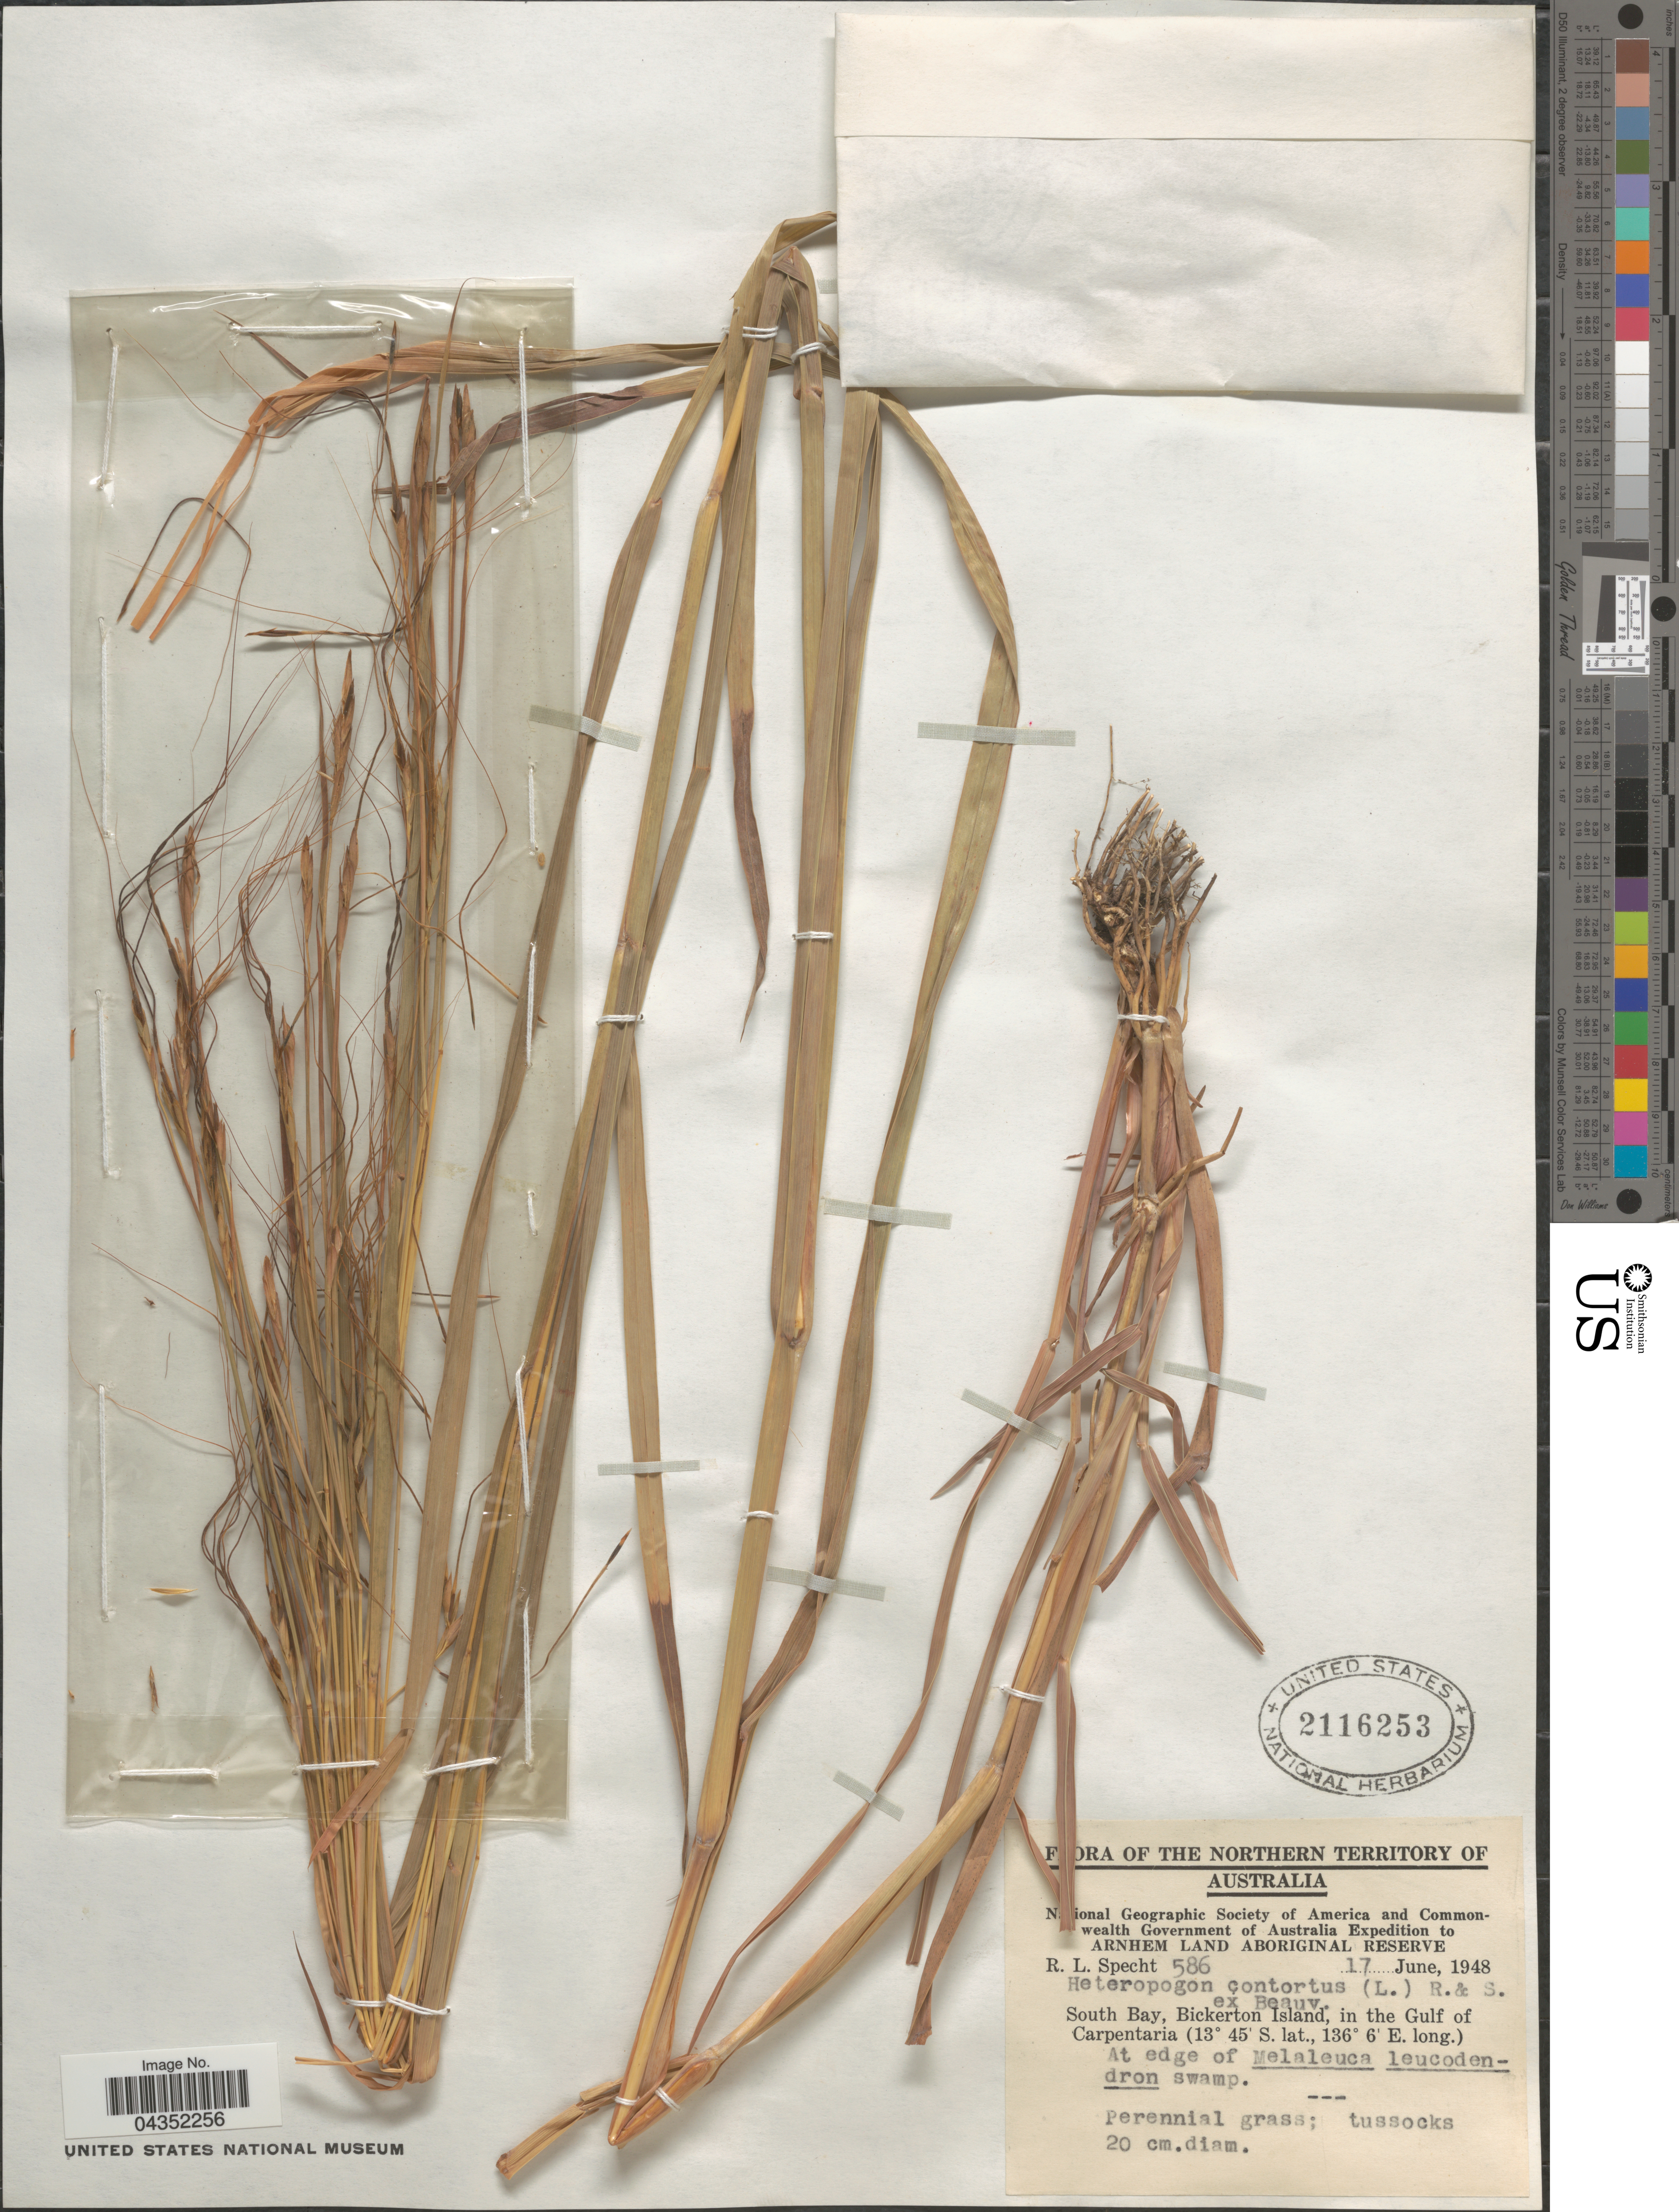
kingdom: Plantae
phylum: Tracheophyta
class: Liliopsida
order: Poales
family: Poaceae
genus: Heteropogon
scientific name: Heteropogon contortus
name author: (L.) P. Beauv. ex Roem. & Schult.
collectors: R. L. Specht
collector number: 586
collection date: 1948-06-17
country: Australia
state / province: Northern Territory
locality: The Northern Territory of Australia. N [illegible text]ional Geographic Society of America and Commonwealth Government of Australia Expedition to Arnhem Land Aboriginal Reserve. South Bay, Bickerton Island, in the Gulf of Carpentaria. At edge of Melaleuca leucodendron swamp.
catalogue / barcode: US 2116253